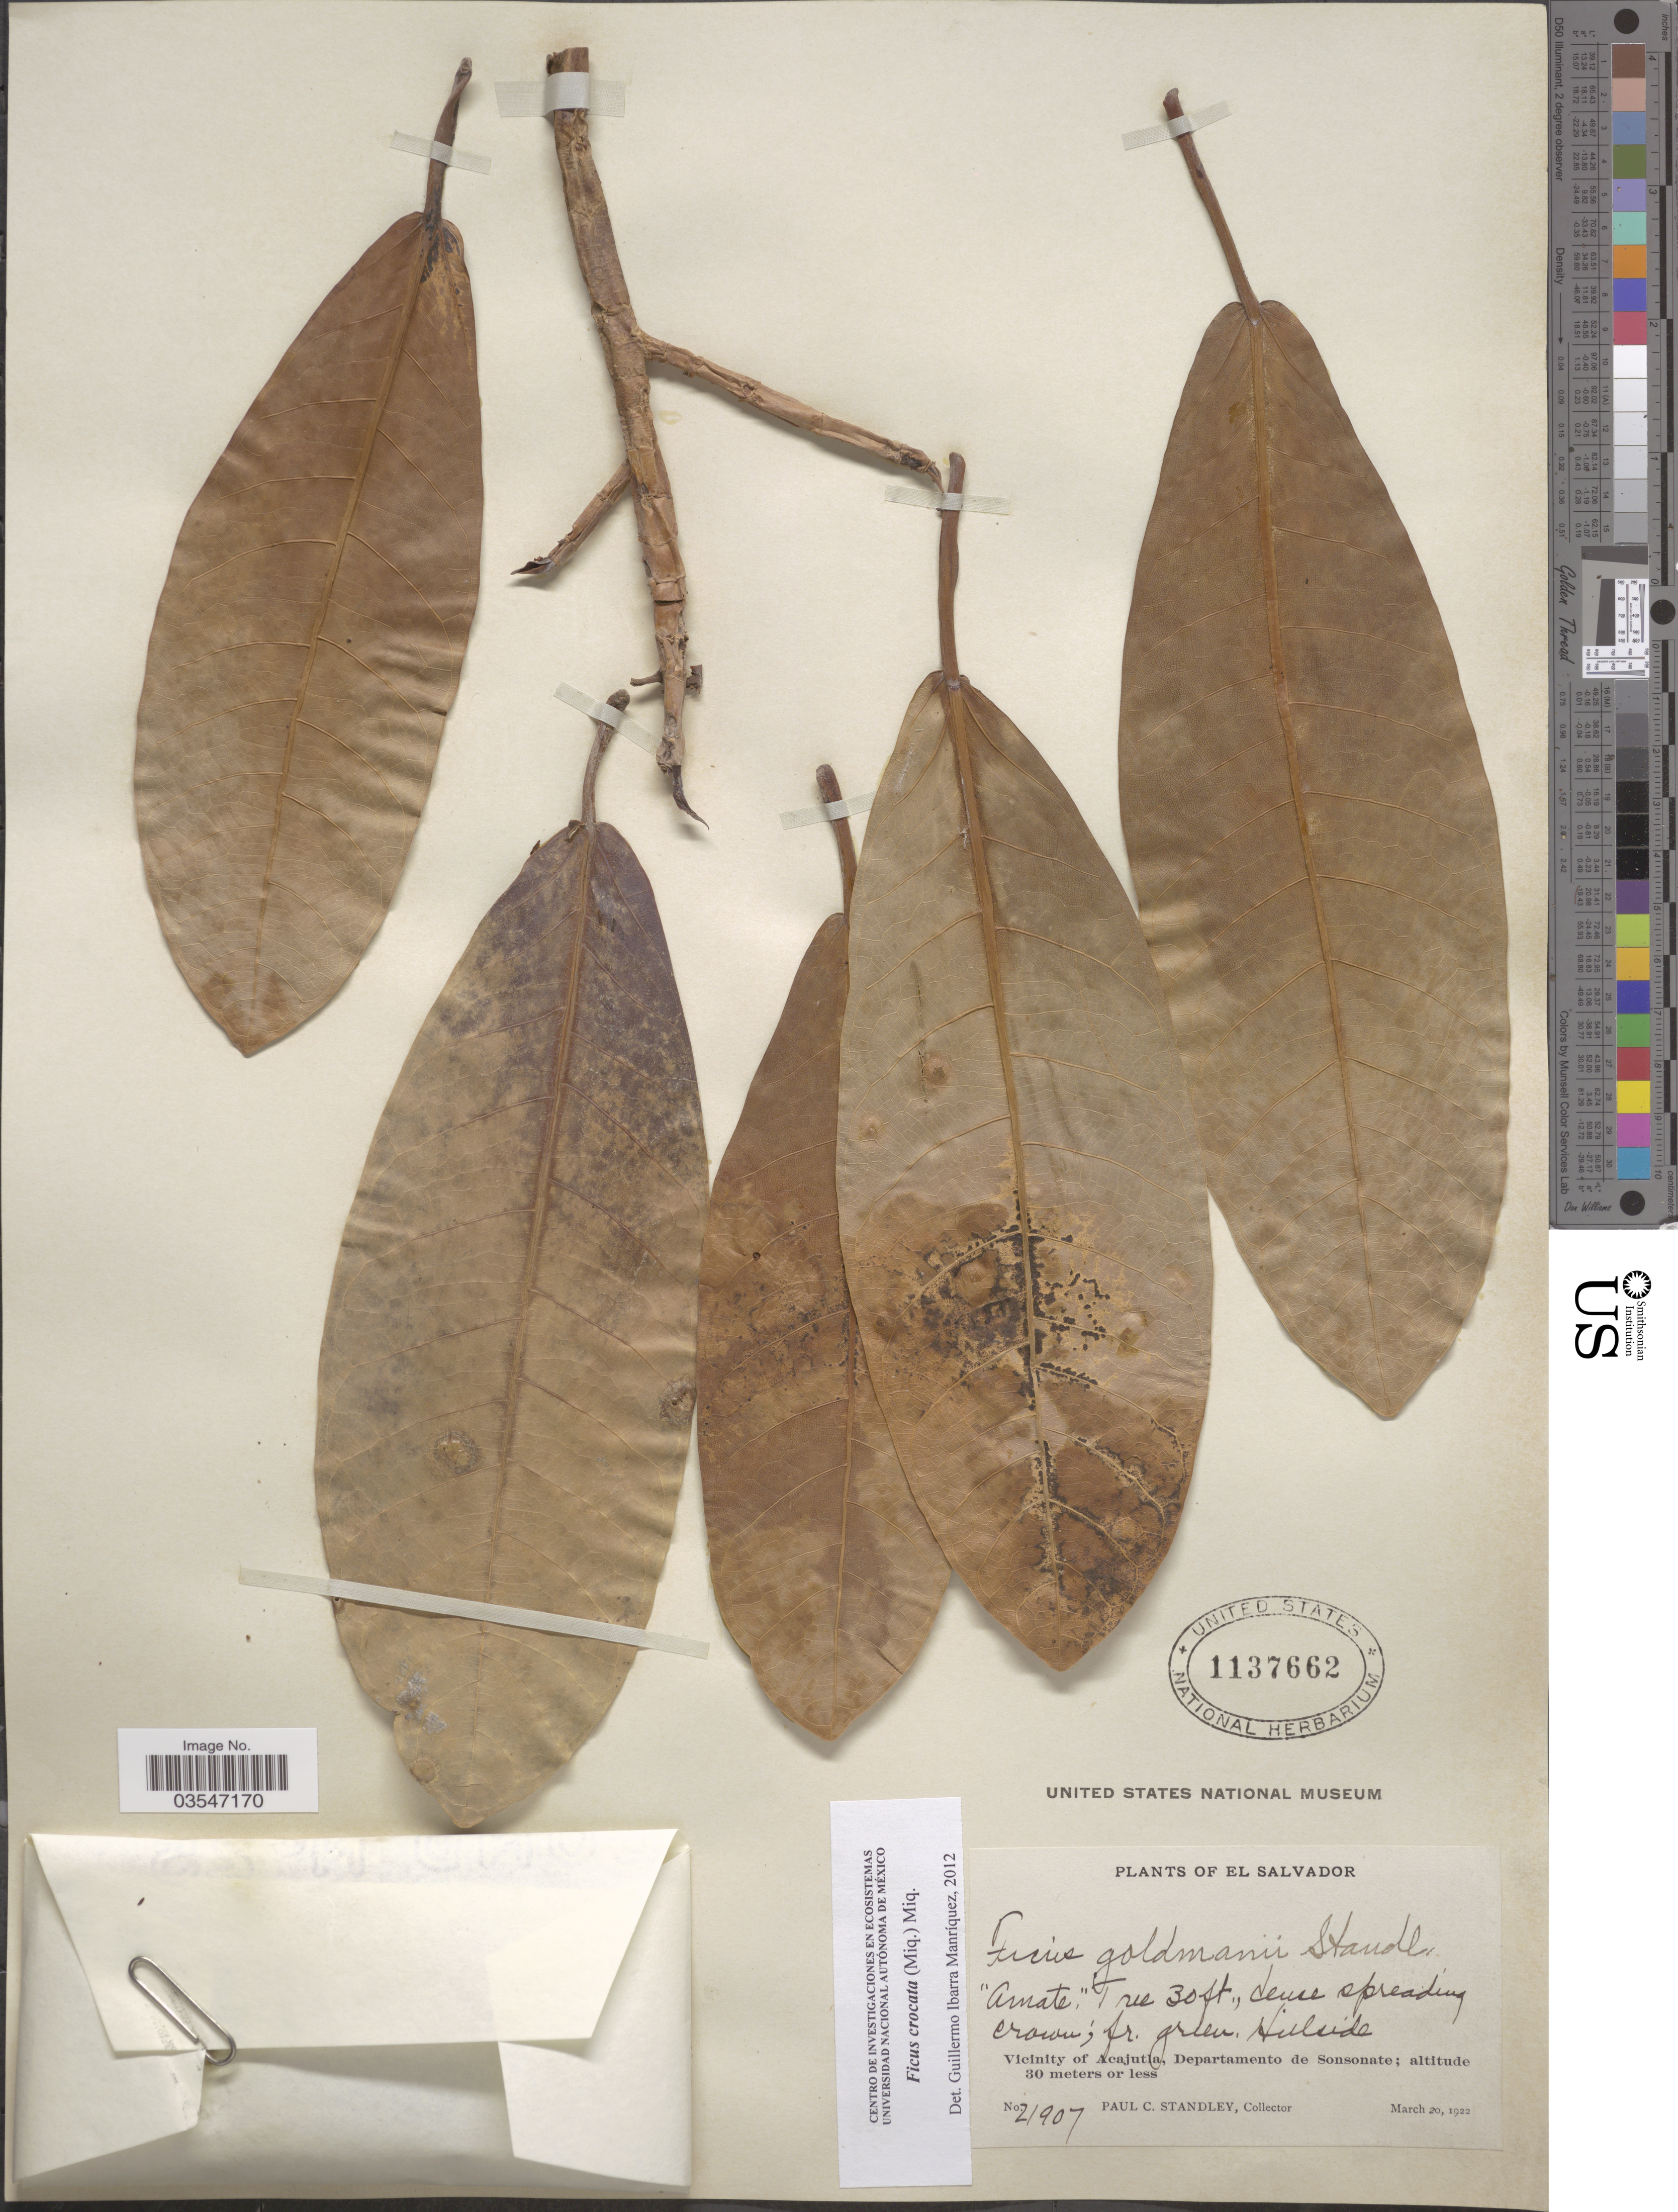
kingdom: Plantae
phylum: Tracheophyta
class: Magnoliopsida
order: Rosales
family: Moraceae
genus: Ficus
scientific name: Ficus crocata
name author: (Miq.) Miq.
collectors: P. C. Standley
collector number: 21907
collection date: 1922-03-20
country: El Salvador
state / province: Sonsonate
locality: Vicinity of Acajutla, Departamento de Sonsonate.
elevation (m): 30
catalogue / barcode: US 1137662